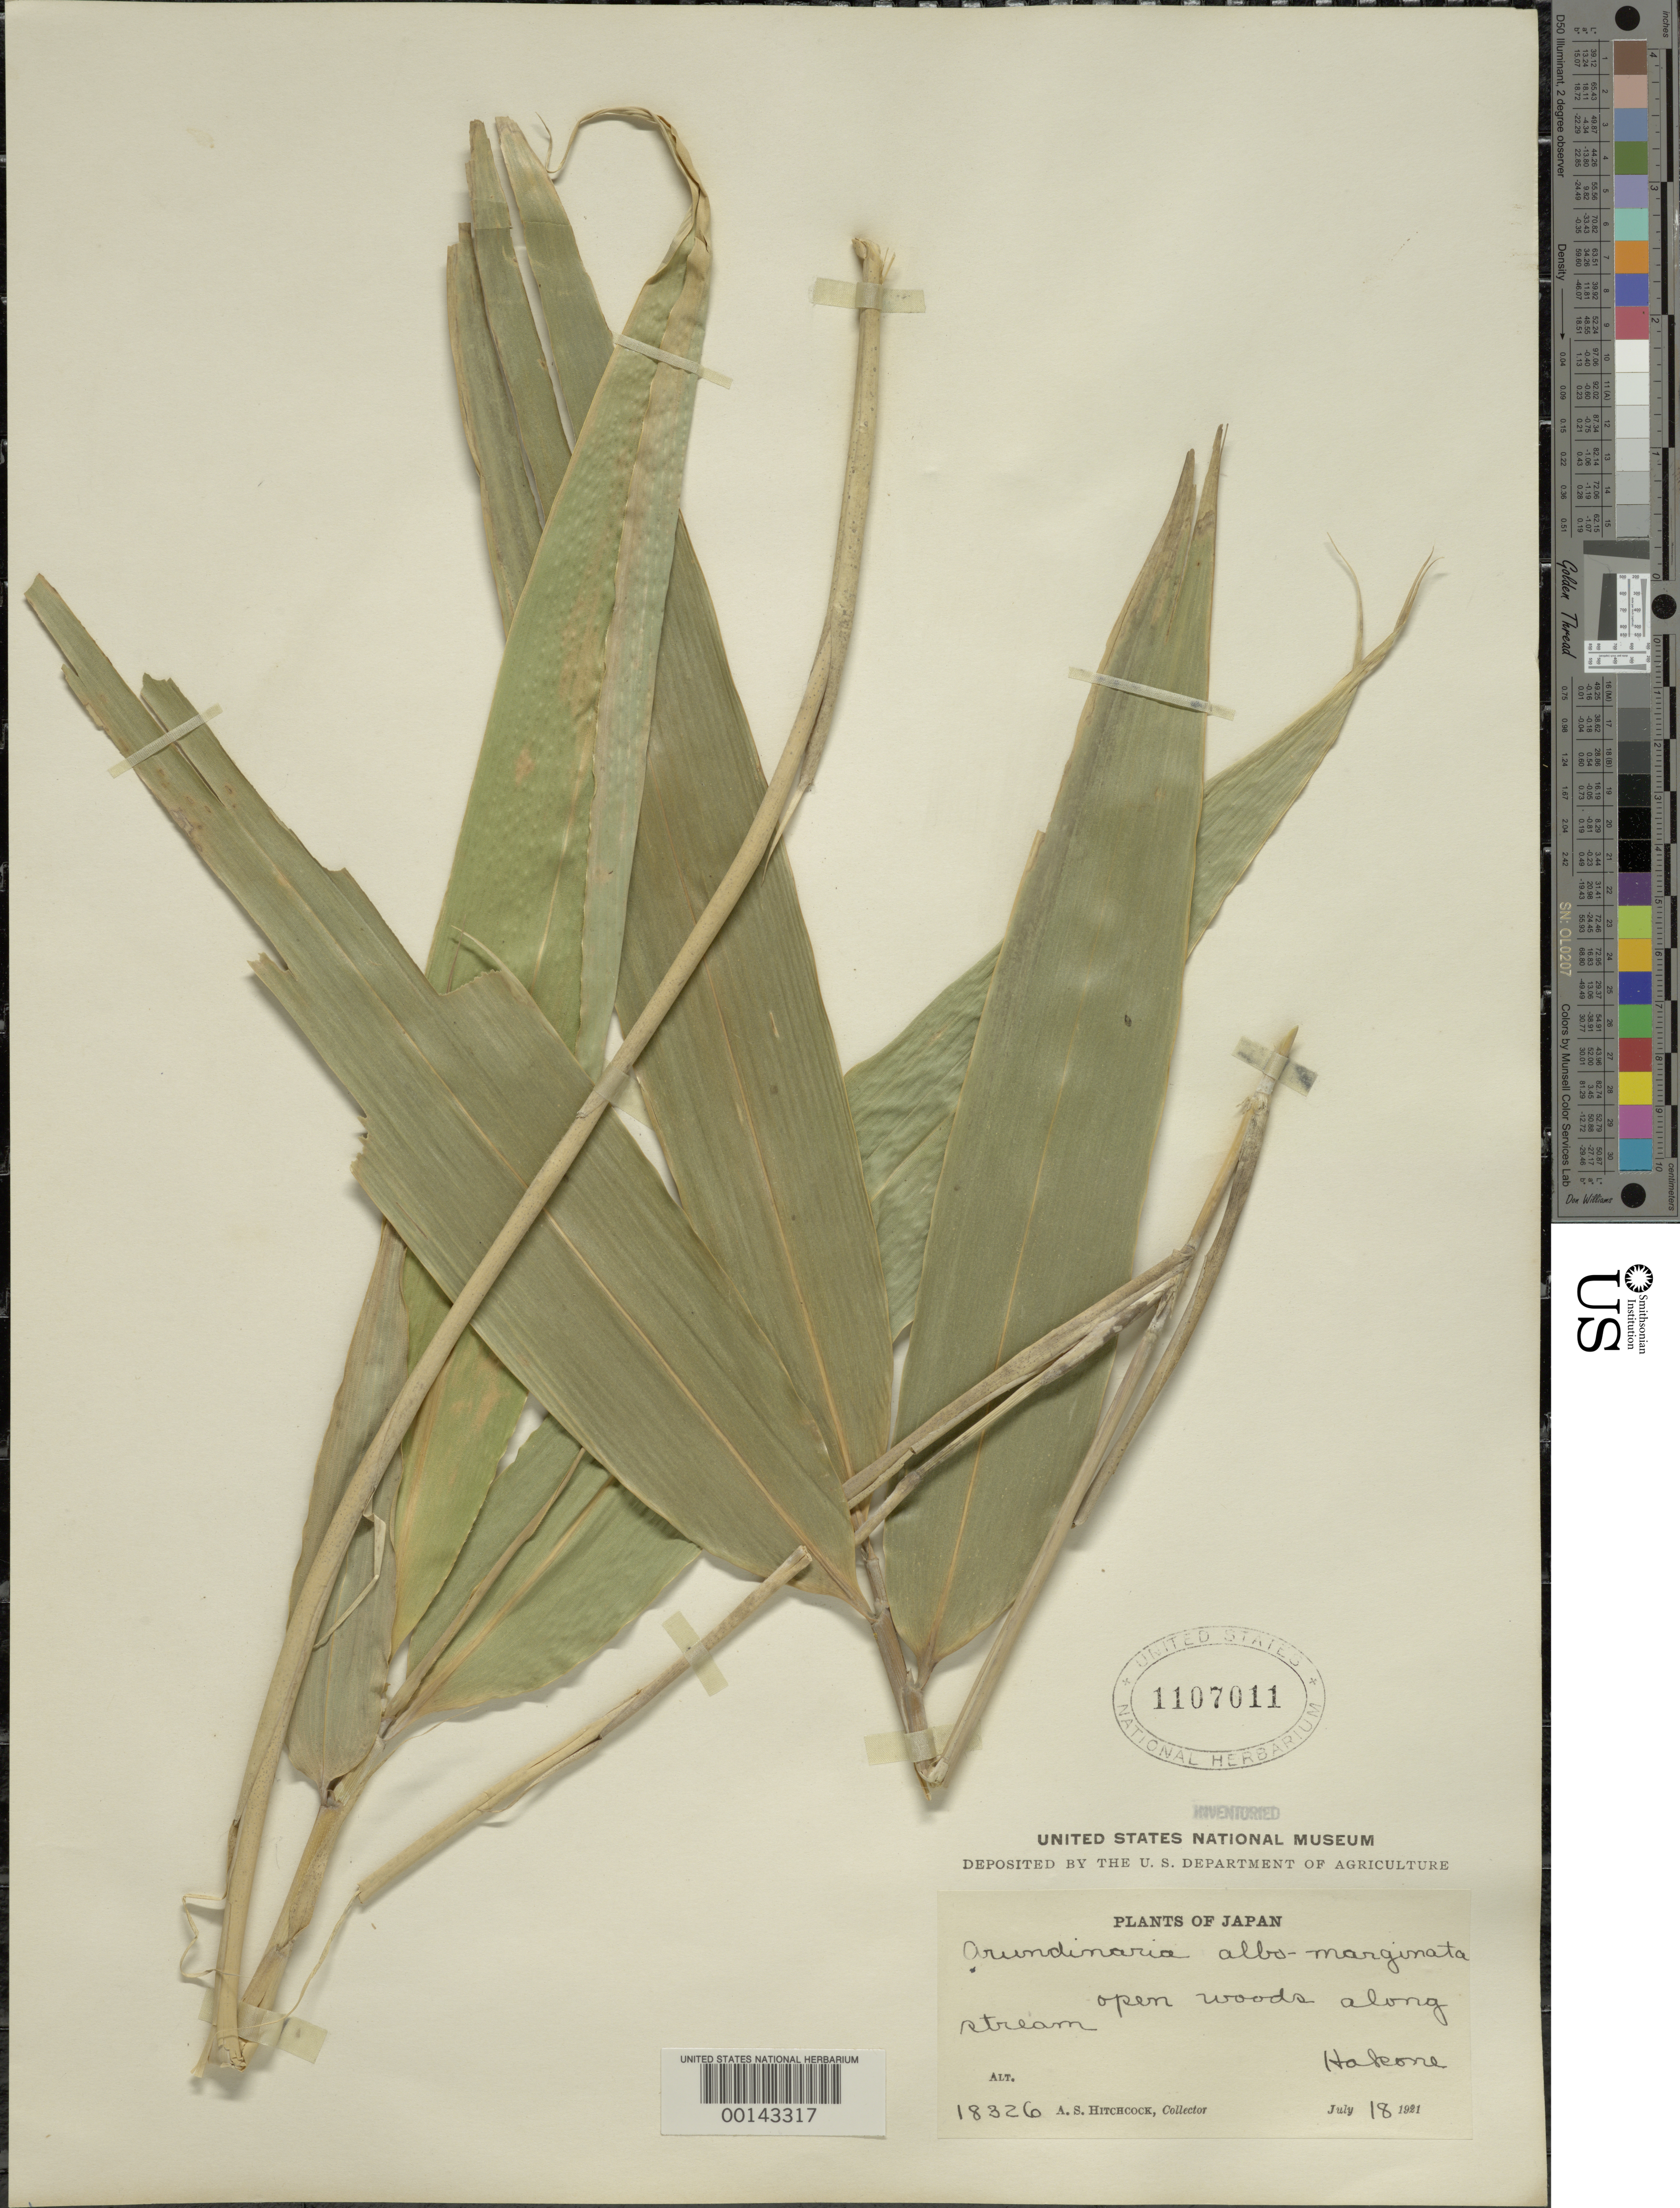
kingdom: Plantae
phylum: Tracheophyta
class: Liliopsida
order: Poales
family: Poaceae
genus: Sasa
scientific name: Sasa tokugawana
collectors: A. S. Hitchcock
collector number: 18326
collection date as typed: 18 Jul 1921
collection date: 1921-07-18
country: Japan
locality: Hakone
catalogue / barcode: US 1107011